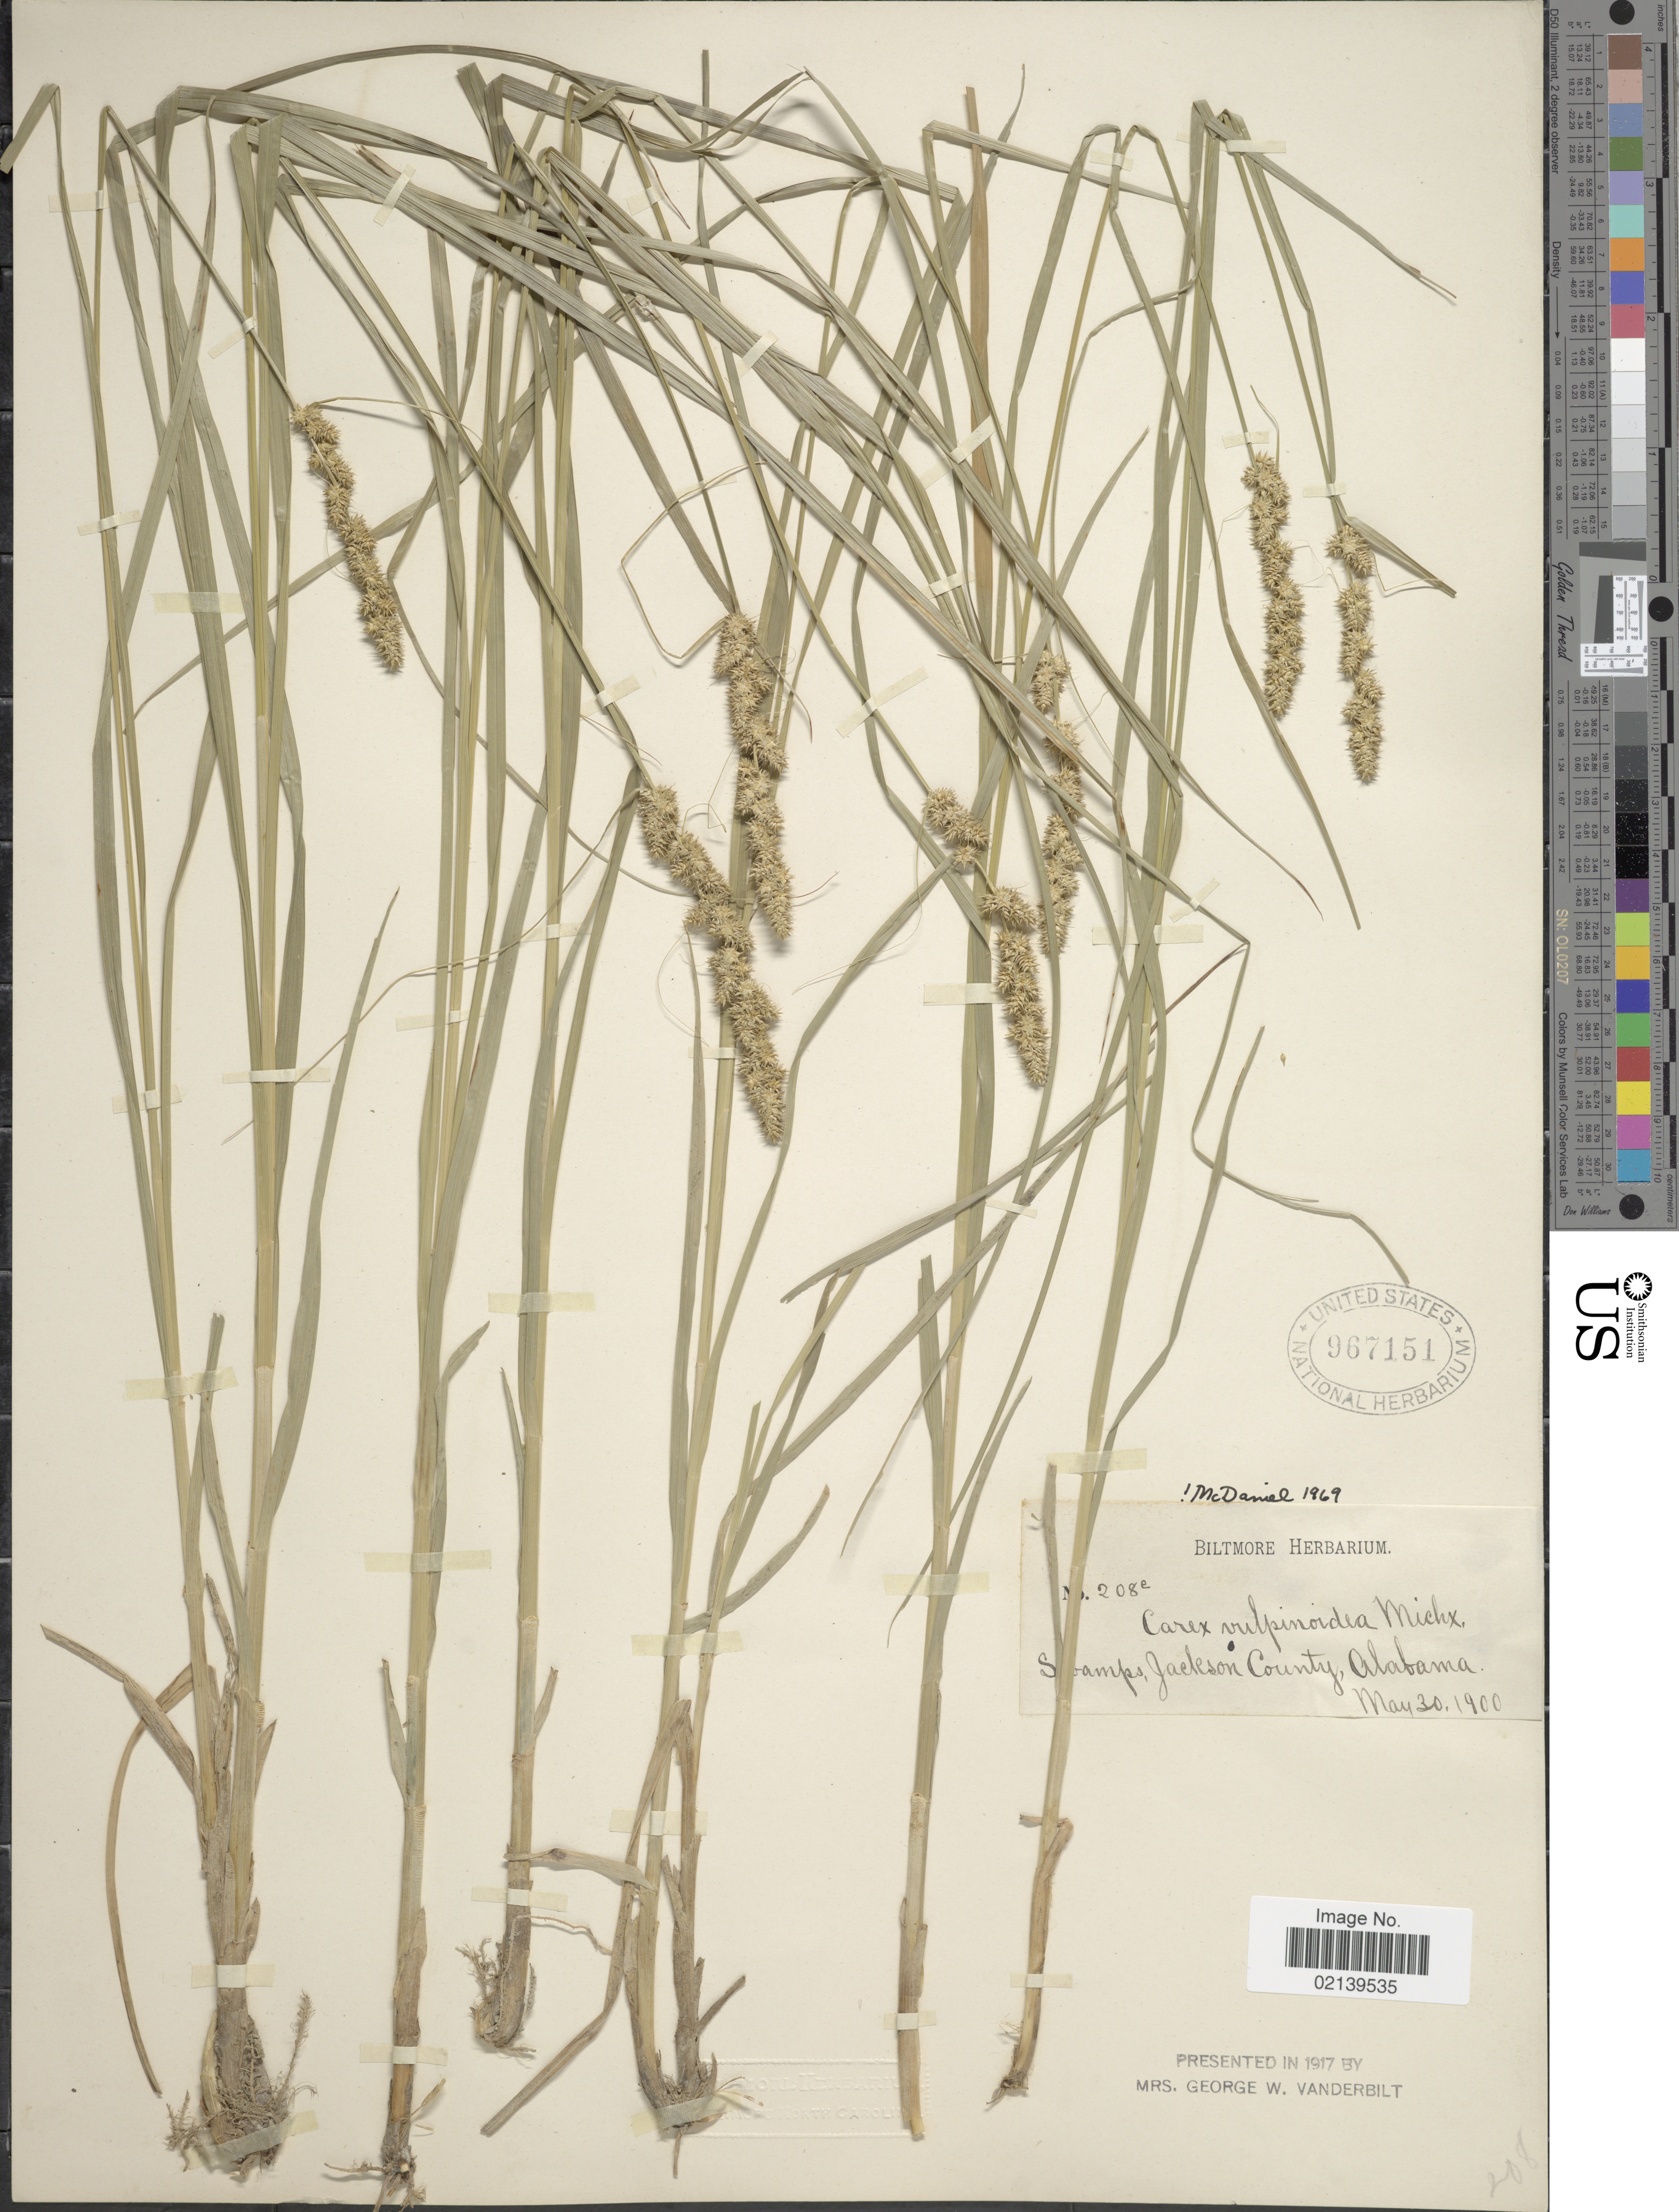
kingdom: Plantae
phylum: Tracheophyta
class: Liliopsida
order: Poales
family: Cyperaceae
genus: Carex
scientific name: Carex vulpinoidea Michx.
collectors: ex herb. Biltmore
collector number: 208e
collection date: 1900-05-30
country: United States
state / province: Alabama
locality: Jackson County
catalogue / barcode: US 967151